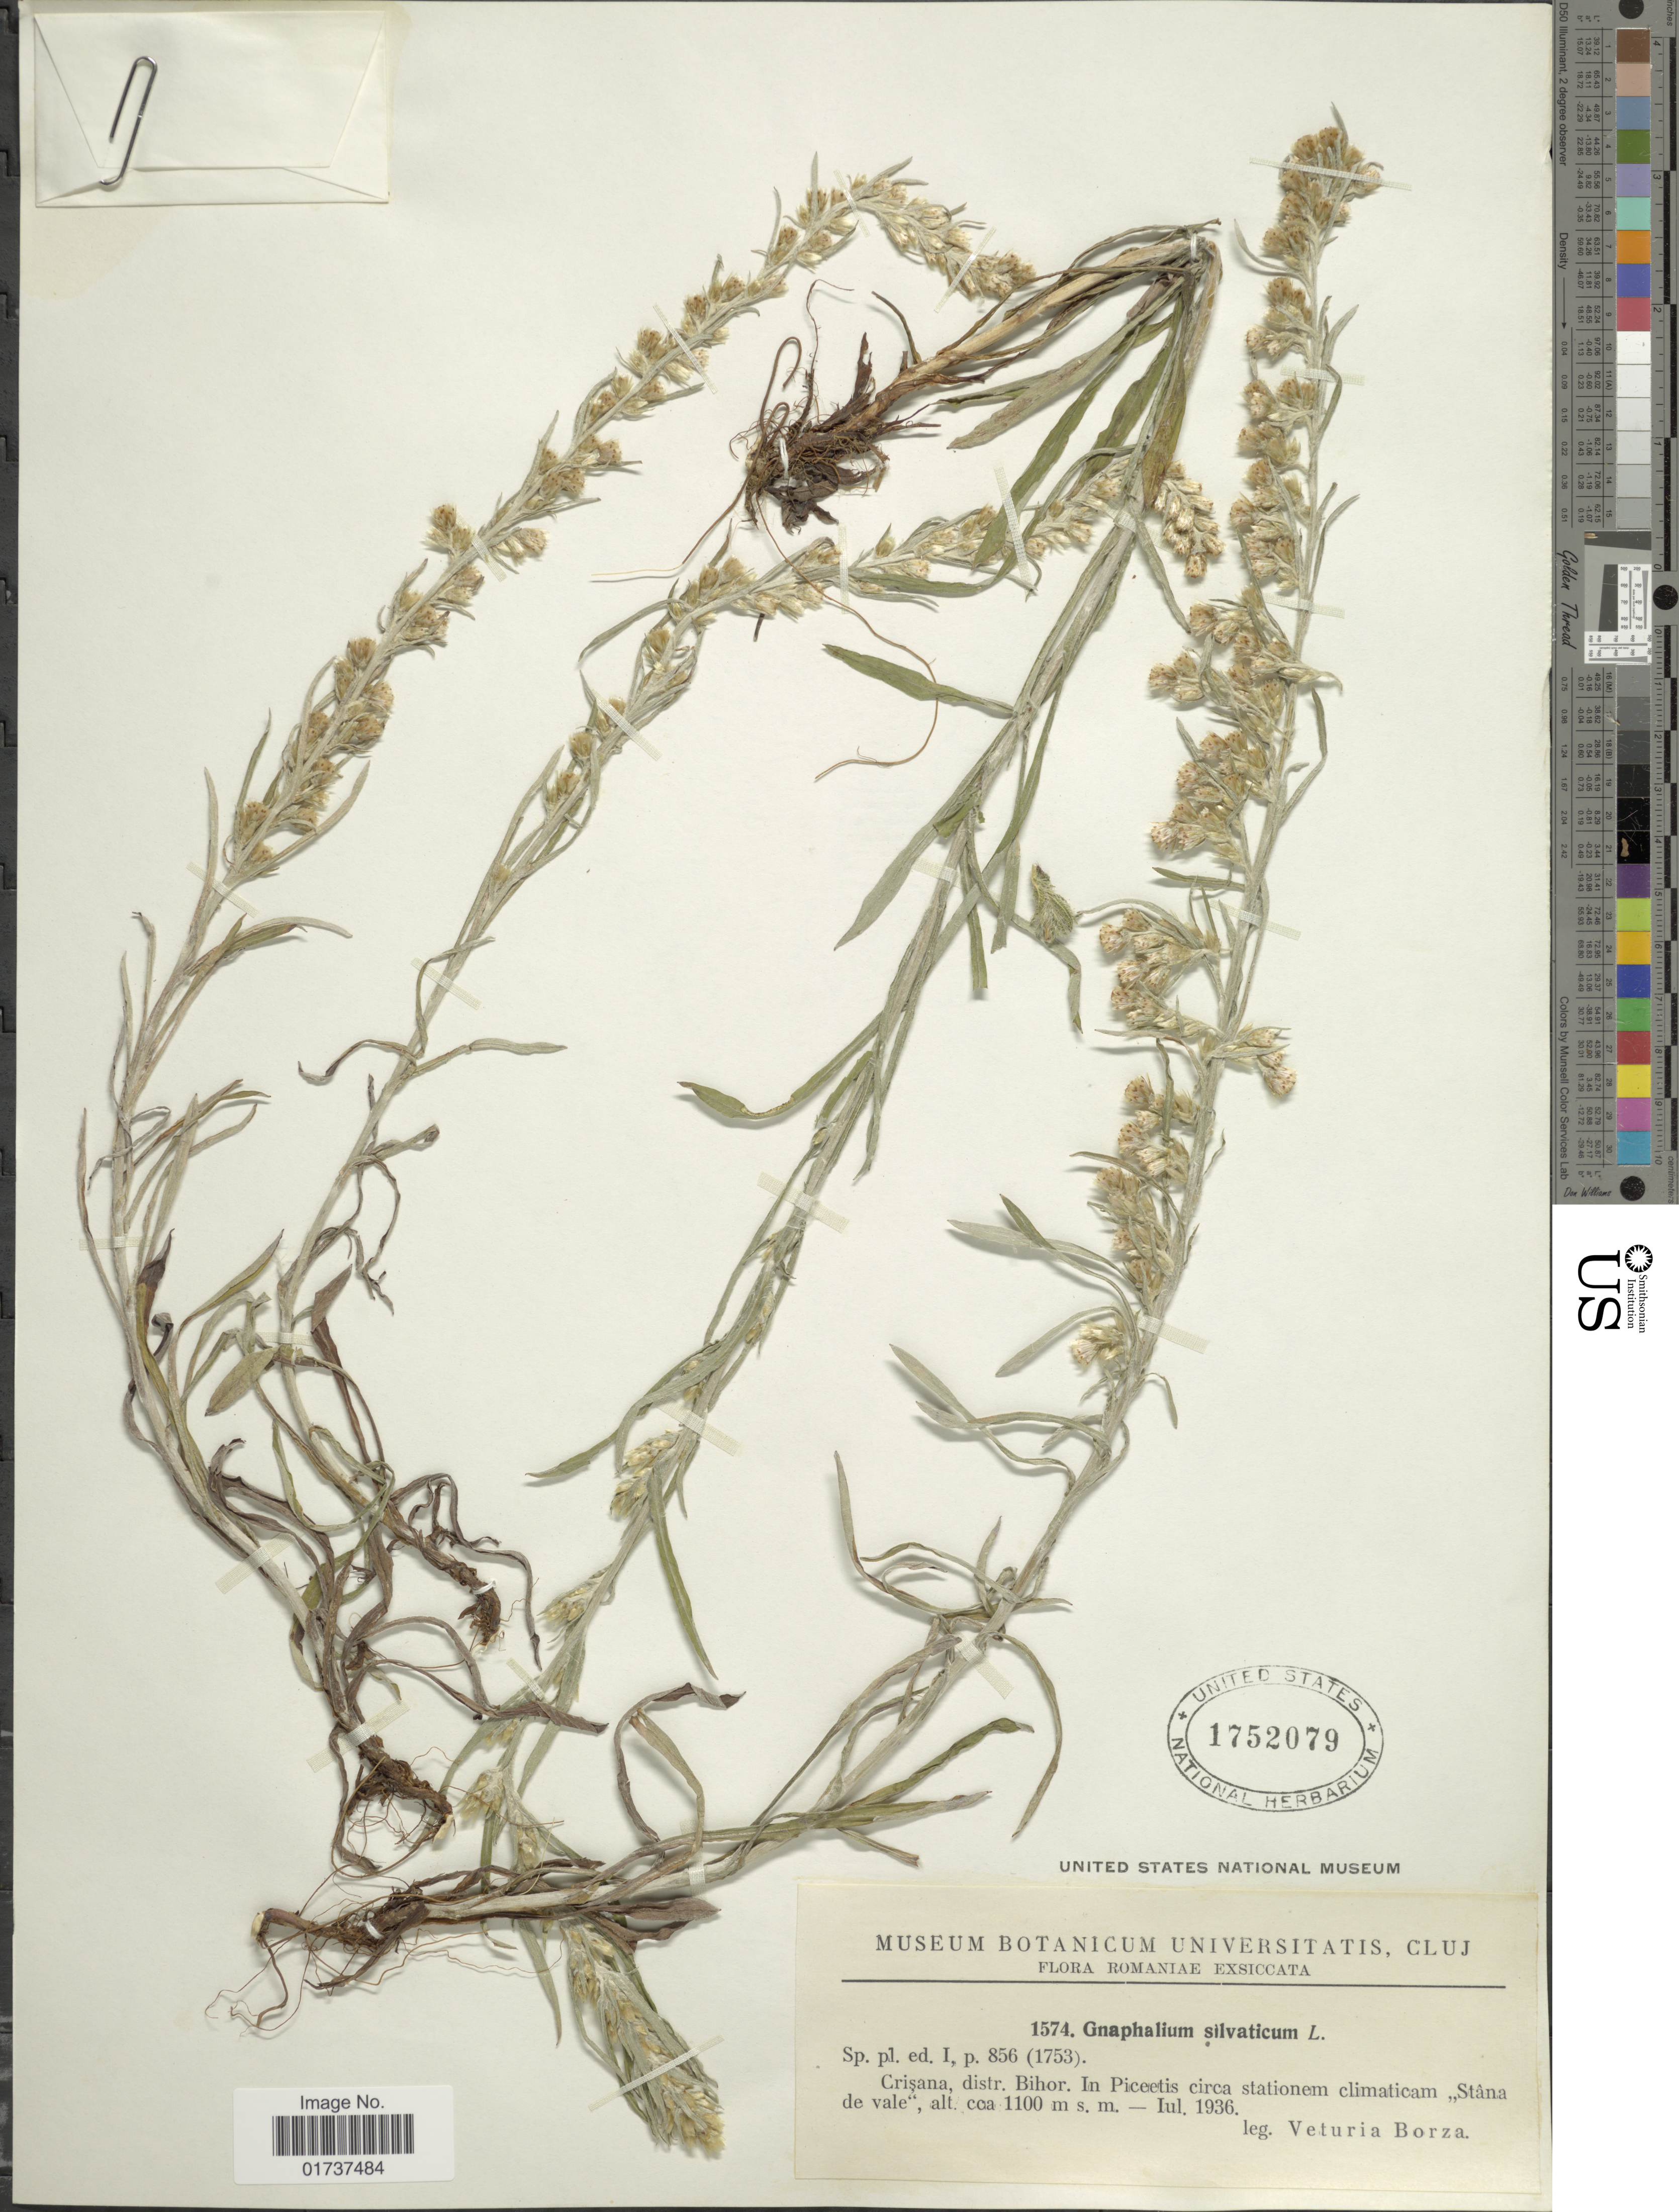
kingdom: Plantae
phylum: Tracheophyta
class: Magnoliopsida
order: Asterales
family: Asteraceae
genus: Gnaphalium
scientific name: Gnaphalium sylvaticum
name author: L.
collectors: V. Borza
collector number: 1574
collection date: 1936-01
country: Romania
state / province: Bihor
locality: Cristana, distr. Bihor, in Piceetis circa stationem climaticam Stana de vale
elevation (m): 1100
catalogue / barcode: US 1752079